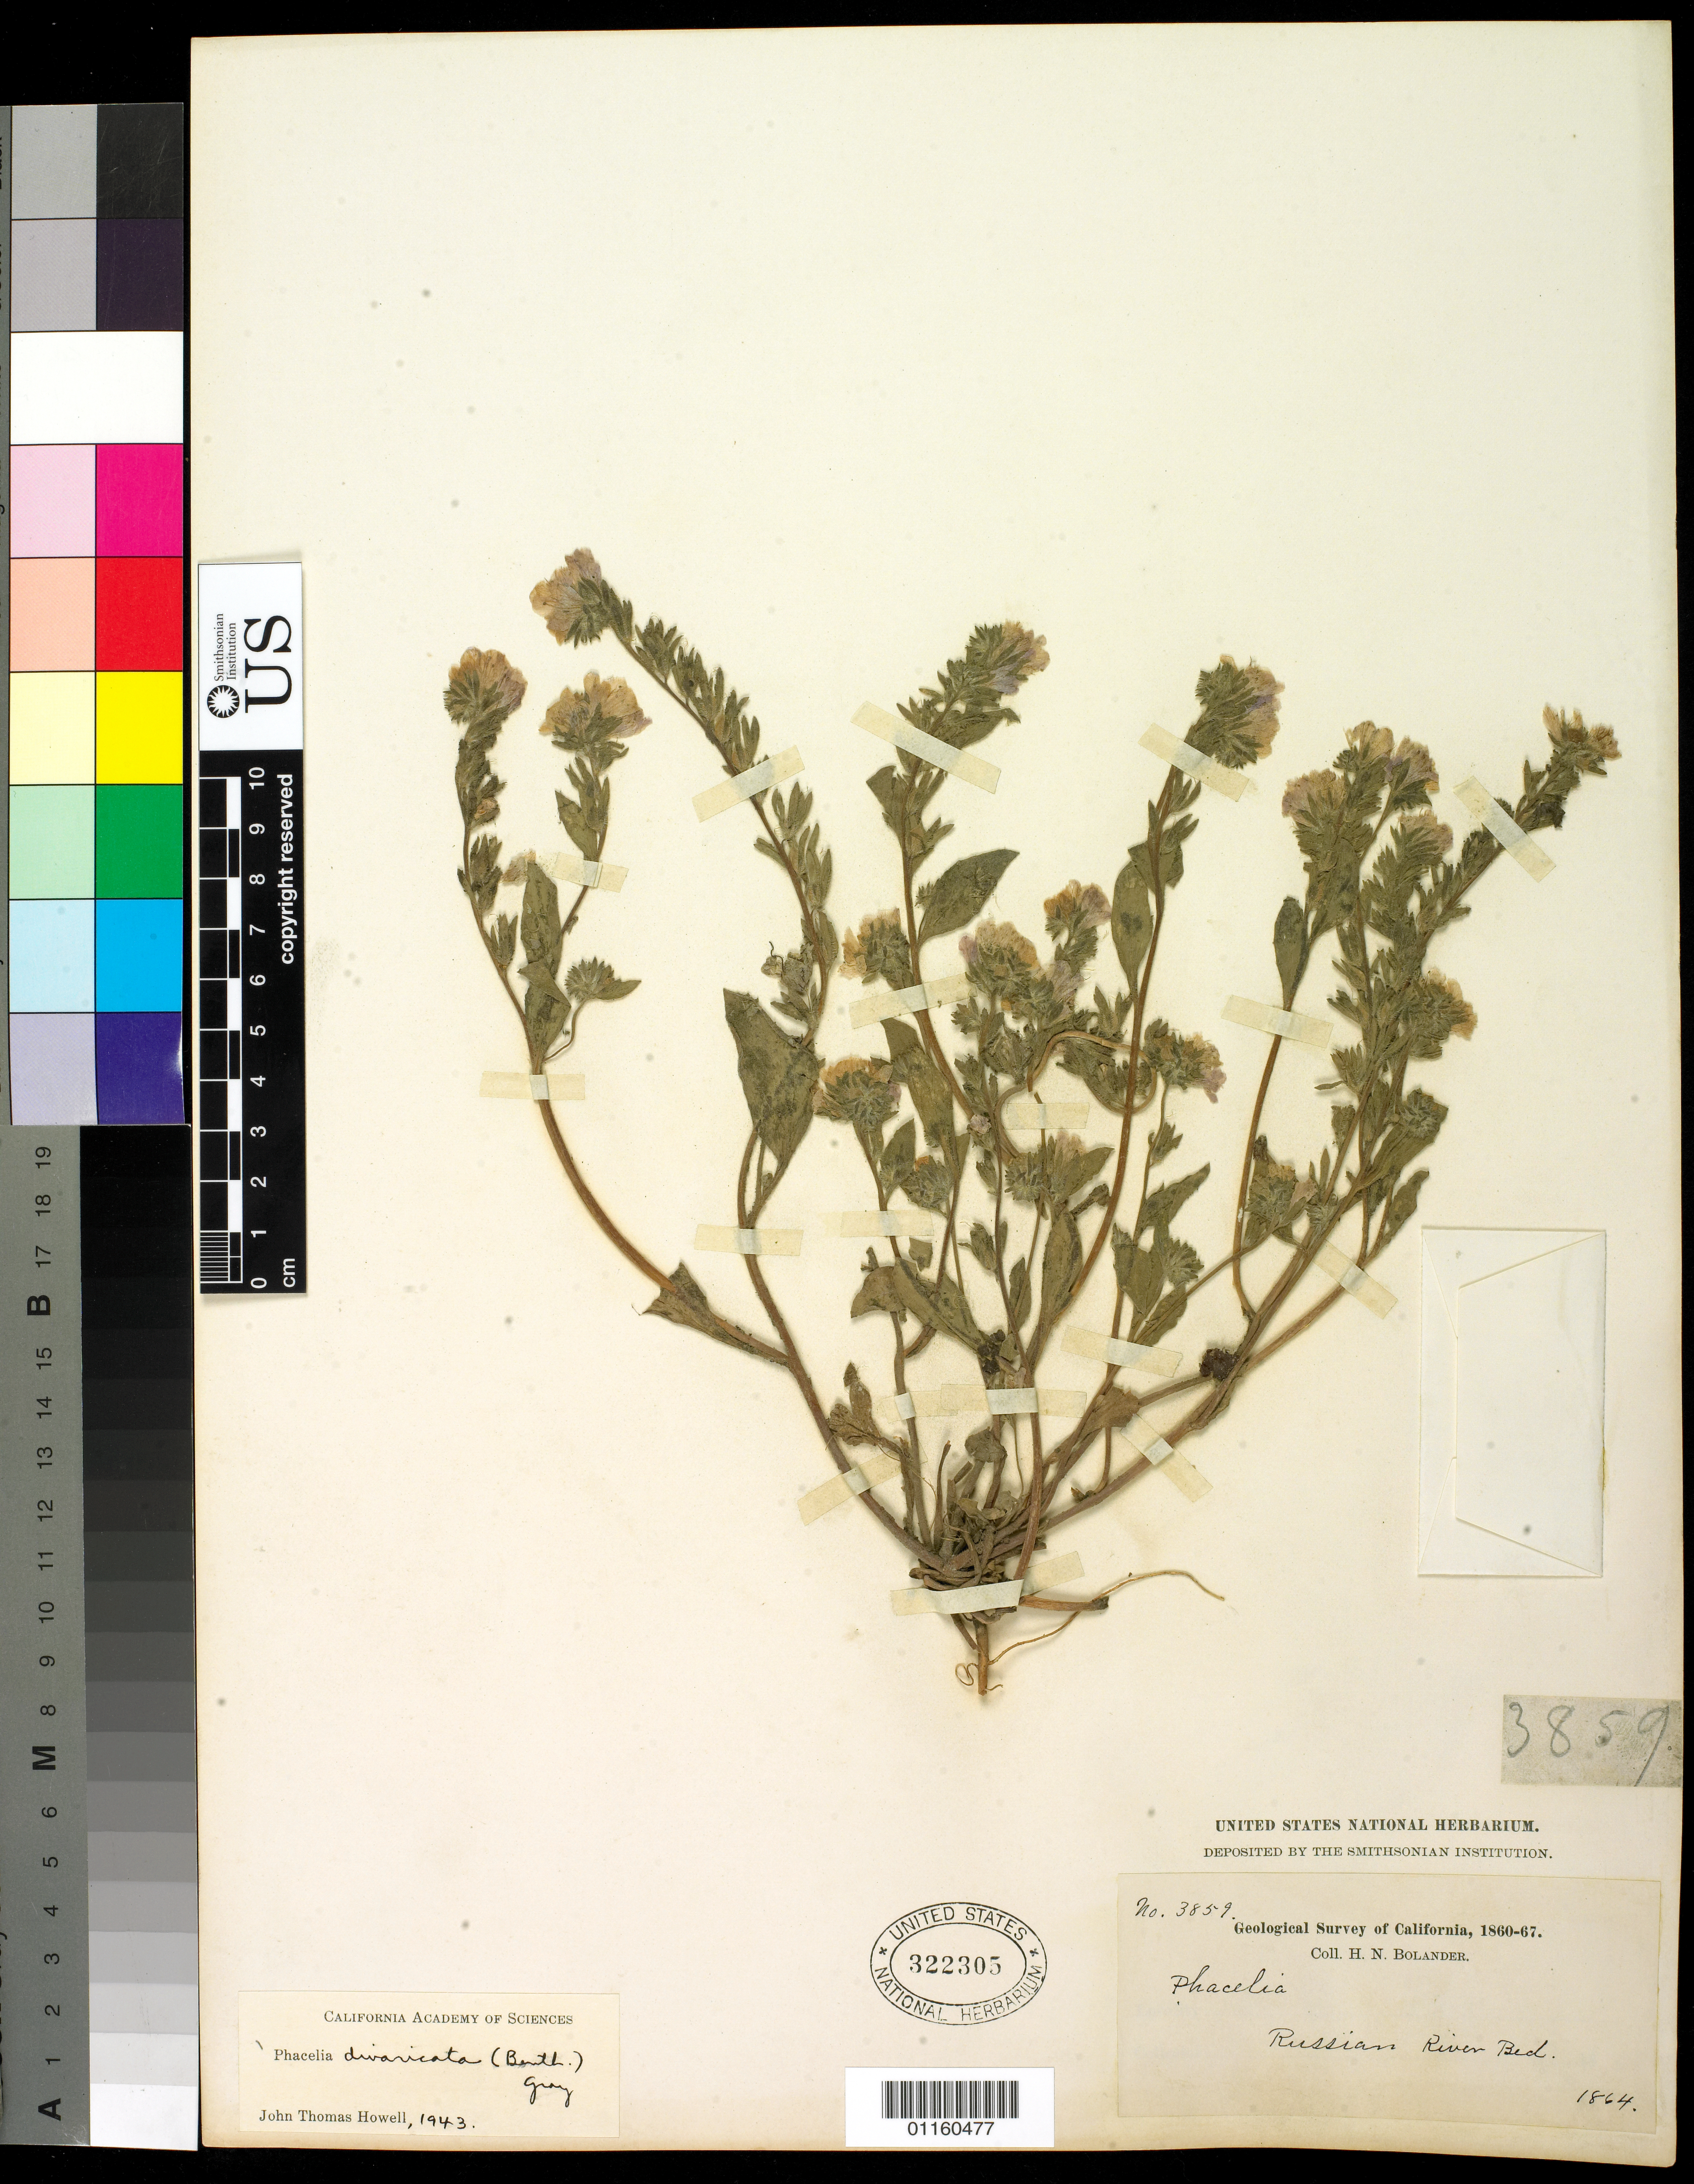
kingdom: Plantae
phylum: Tracheophyta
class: Magnoliopsida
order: Boraginales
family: Hydrophyllaceae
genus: Phacelia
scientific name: Phacelia divaricata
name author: (Benth.) A. Gray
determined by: Howell, J. T.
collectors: H. Bolander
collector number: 3859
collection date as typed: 1864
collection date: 1864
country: United States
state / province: California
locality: Russian River Bed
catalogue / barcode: US 322305